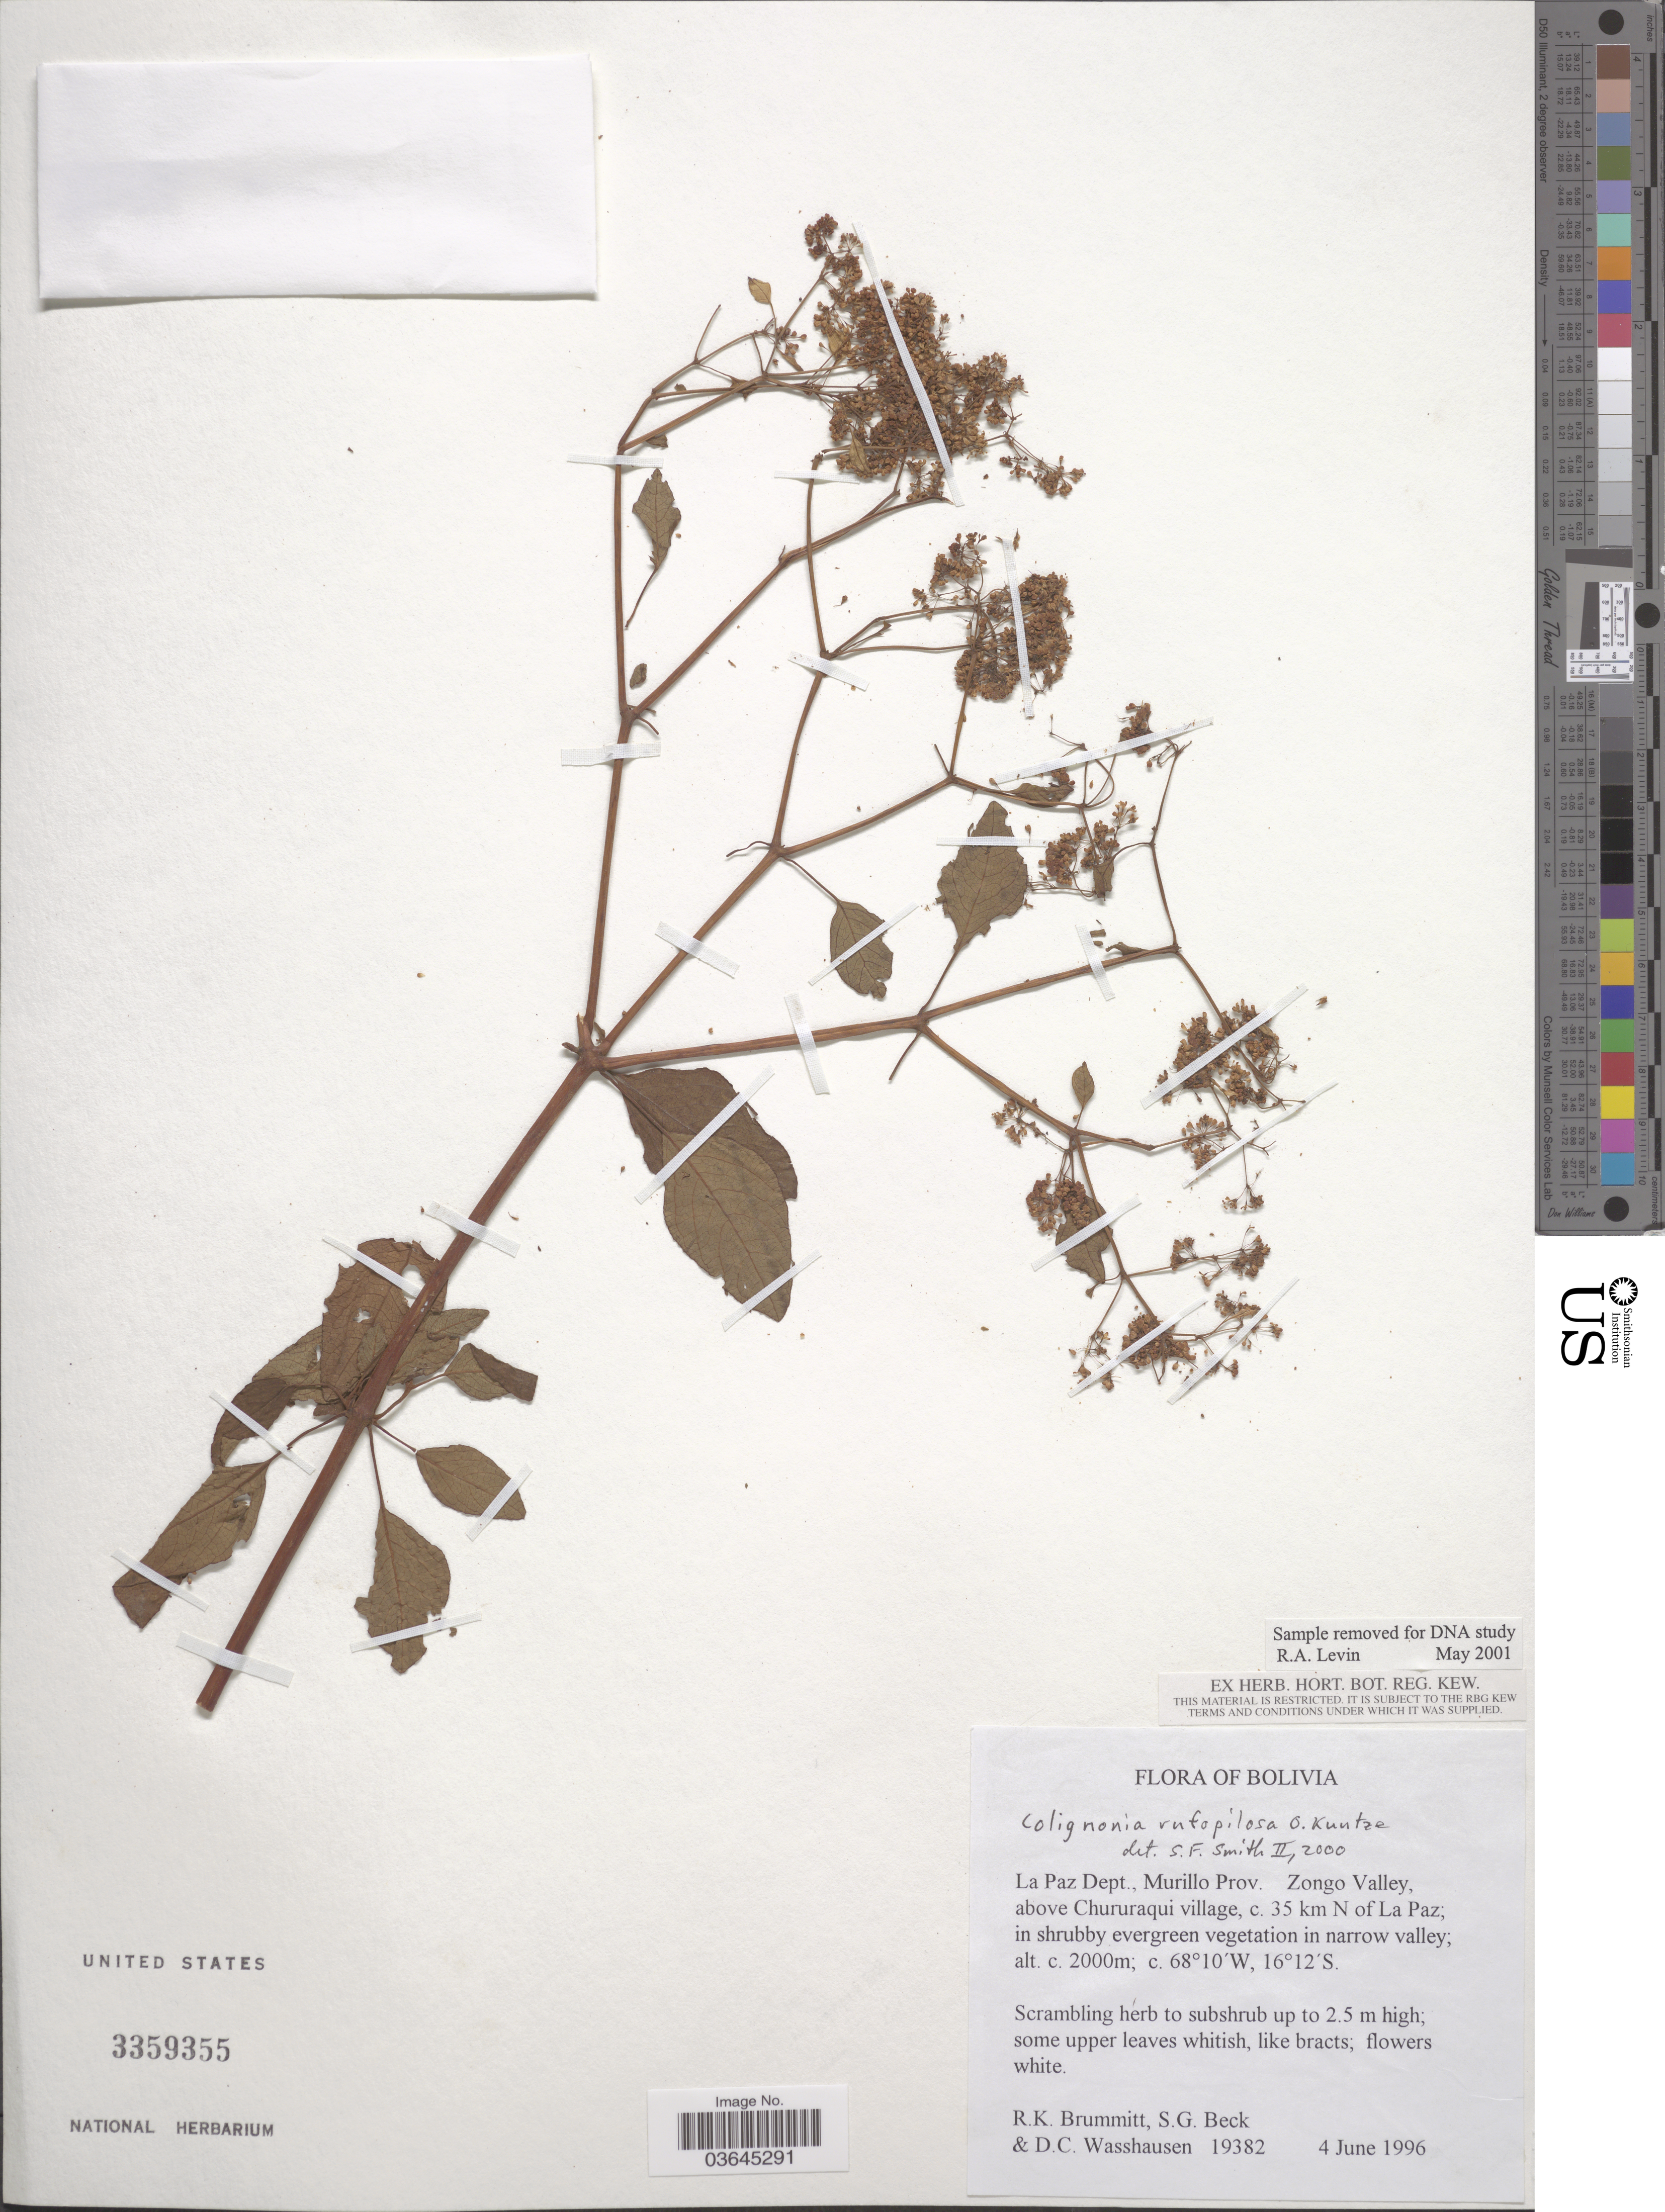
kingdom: Plantae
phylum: Tracheophyta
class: Magnoliopsida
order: Caryophyllales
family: Nyctaginaceae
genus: Colignonia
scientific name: Colignonia rufopilosa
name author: Kuntze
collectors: R. K. Brummitt, S. G. Beck & D. C. Wasshausen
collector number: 19382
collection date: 1996-06-04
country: Bolivia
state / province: La Paz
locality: La Paz Dept., Murillo Prov. Zongo Valley, above Chururaqui village, c. 35 km N of La Paz.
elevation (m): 2000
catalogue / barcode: US 3359355